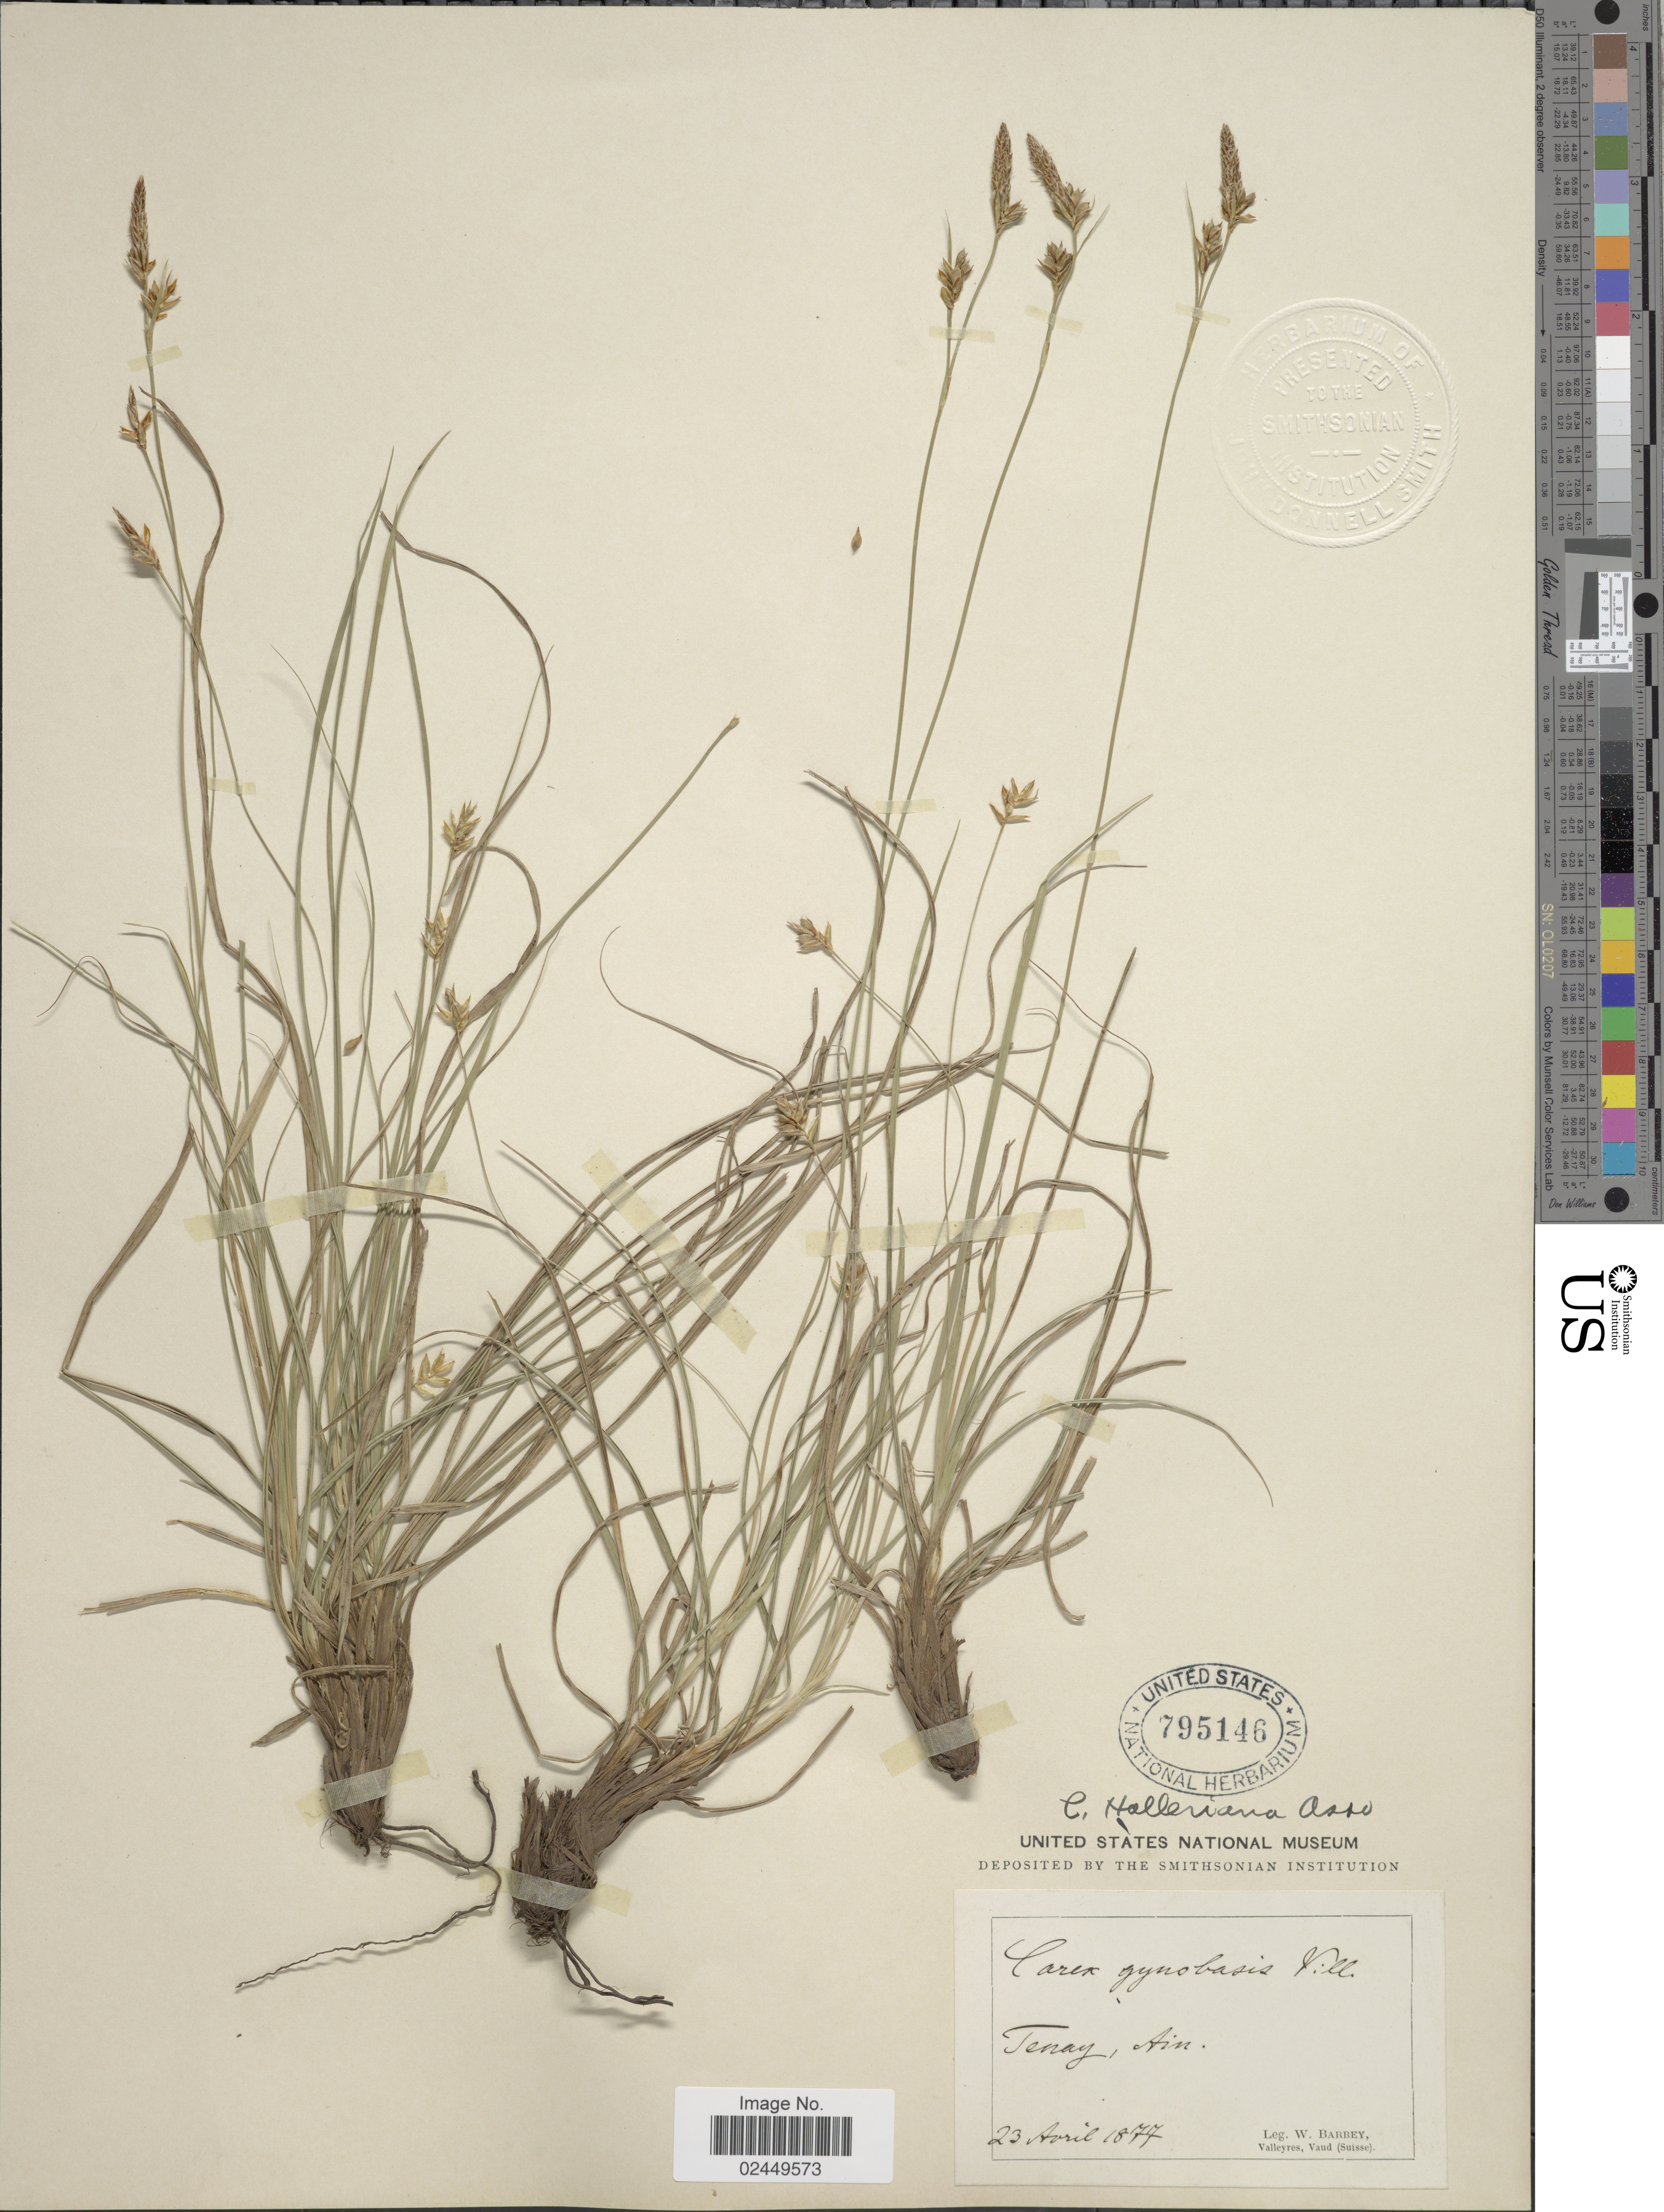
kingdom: Plantae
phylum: Tracheophyta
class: Liliopsida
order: Poales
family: Cyperaceae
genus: Carex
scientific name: Carex halleriana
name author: Asso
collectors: W. Barbey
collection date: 1877-04-23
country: France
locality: Tenay, Ain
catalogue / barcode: US 795146